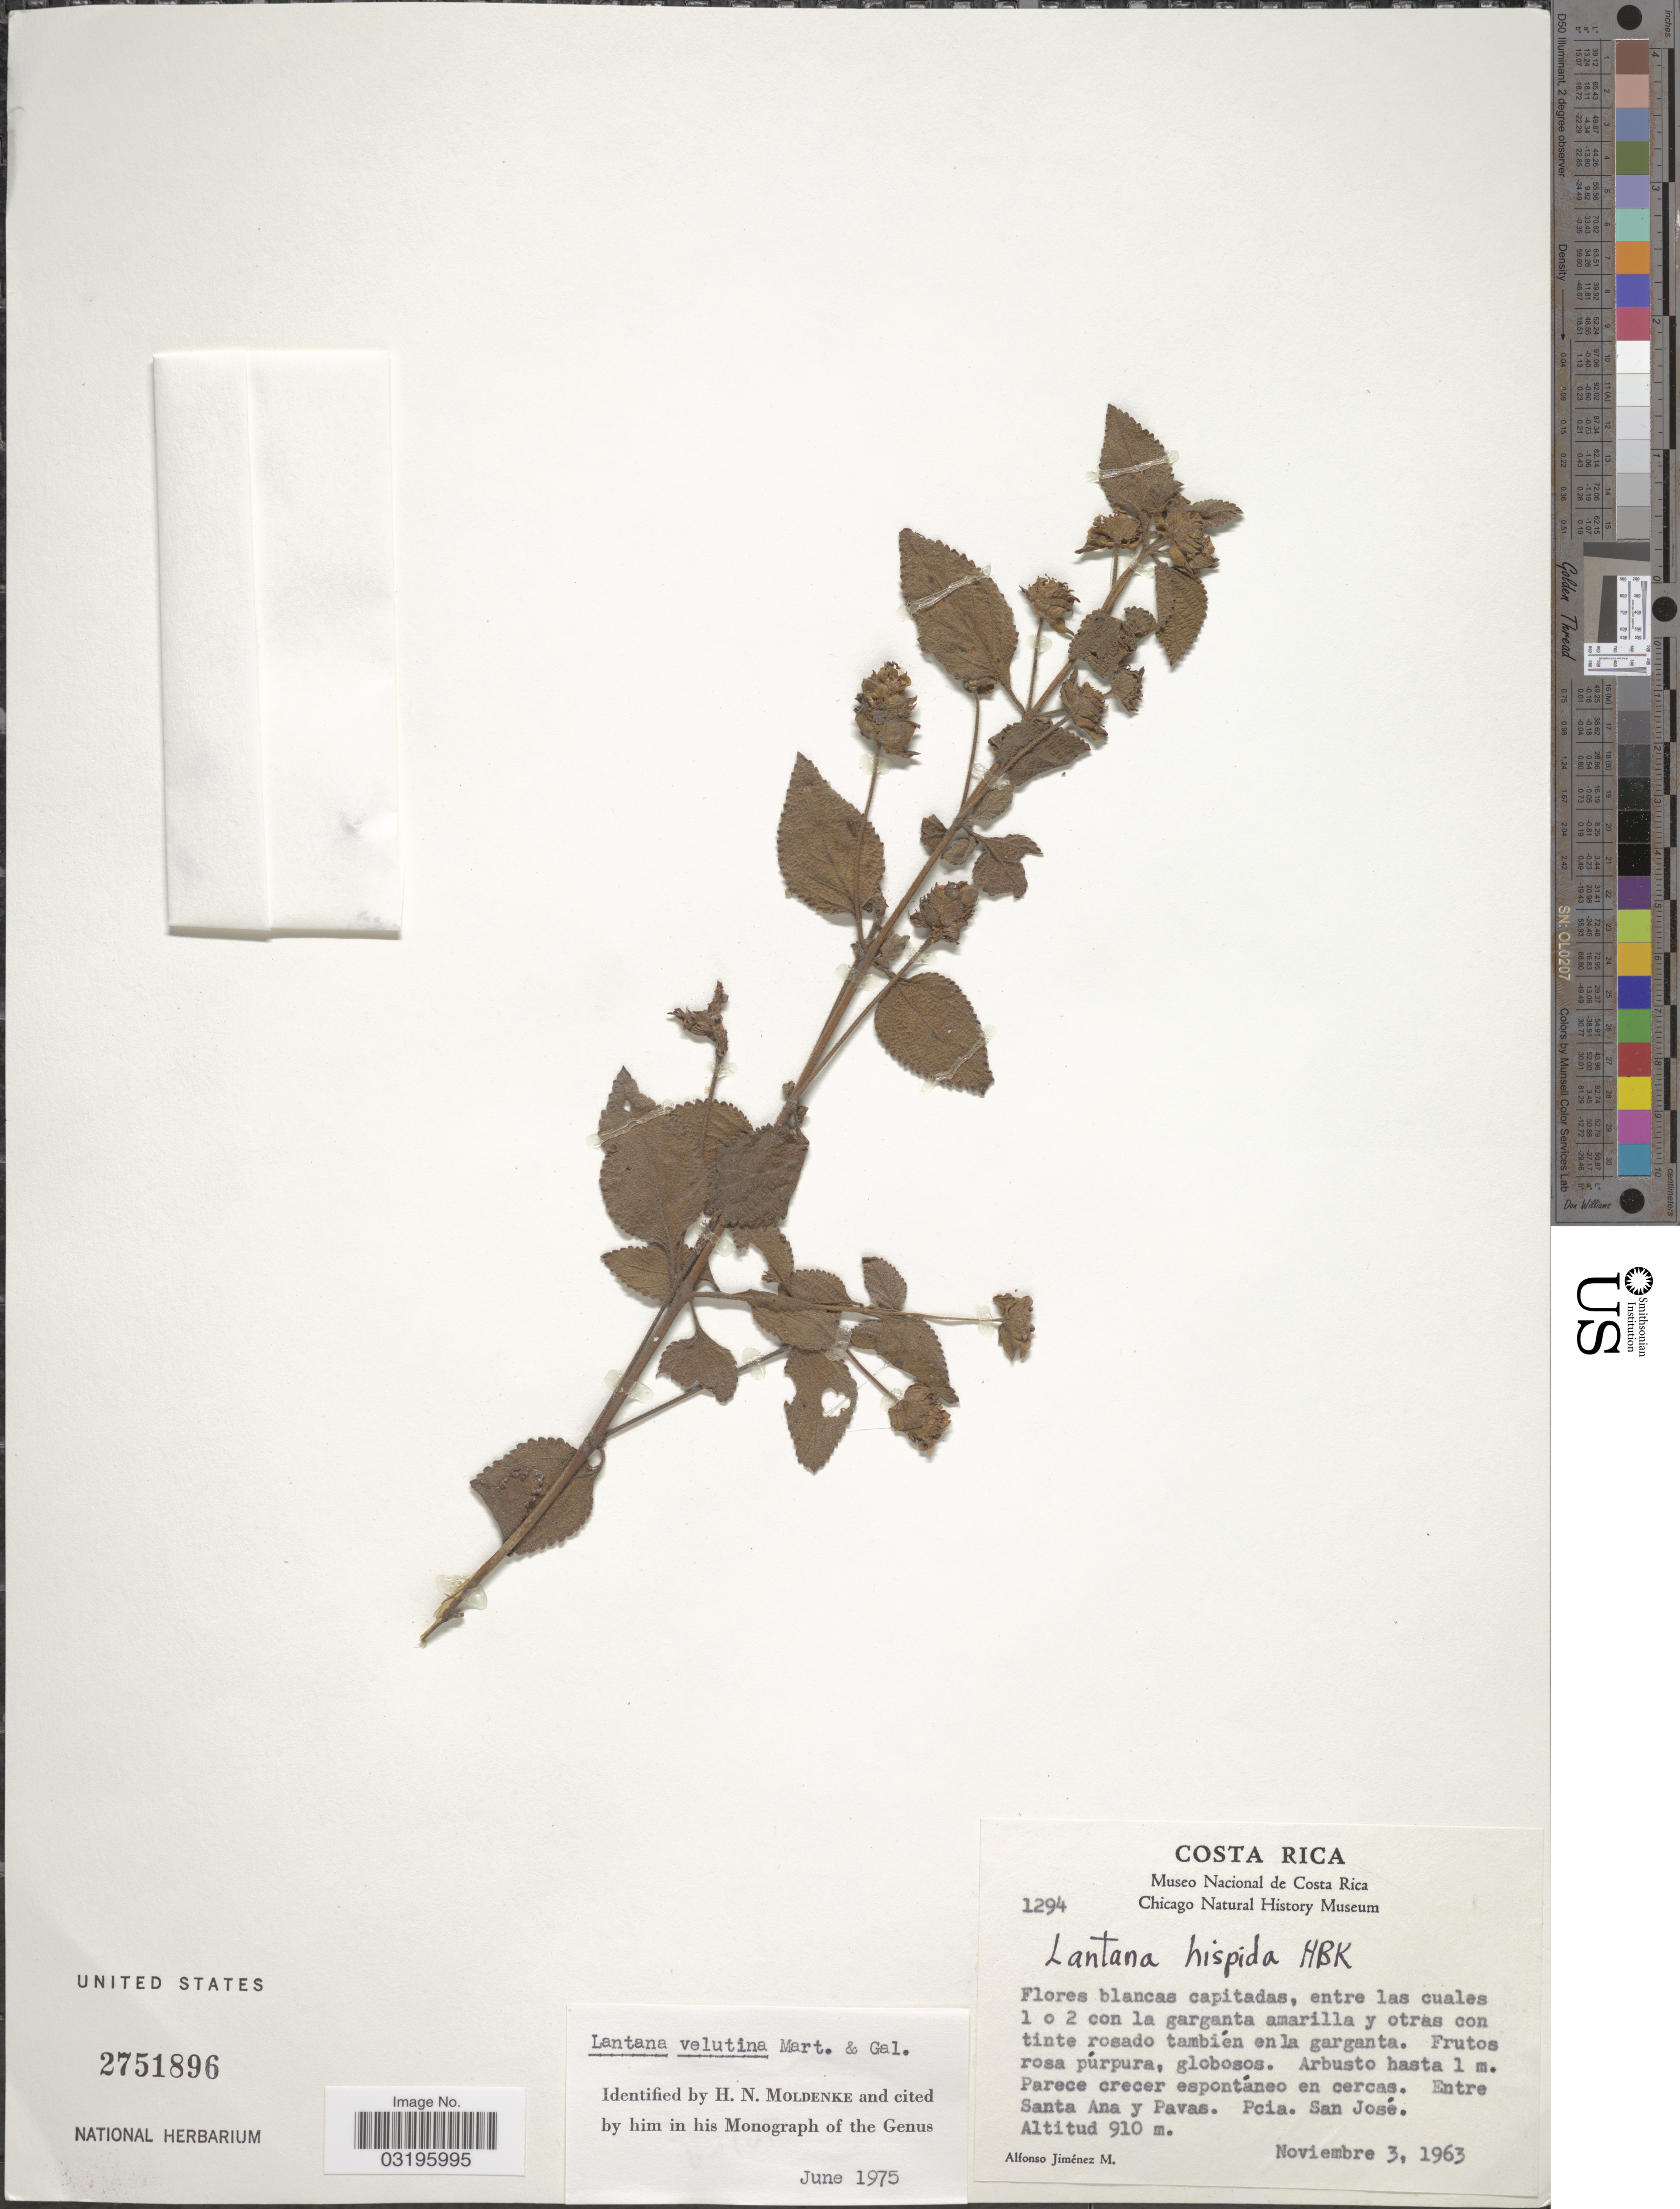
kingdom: Plantae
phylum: Tracheophyta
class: Magnoliopsida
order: Lamiales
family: Verbenaceae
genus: Lantana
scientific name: Lantana velutina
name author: M. Martens & Galeotti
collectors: A. Jimenez M.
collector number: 1294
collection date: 1963-11-03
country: Costa Rica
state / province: San José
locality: Entre Santa Ana y Pavas.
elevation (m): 910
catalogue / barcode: US 2751896